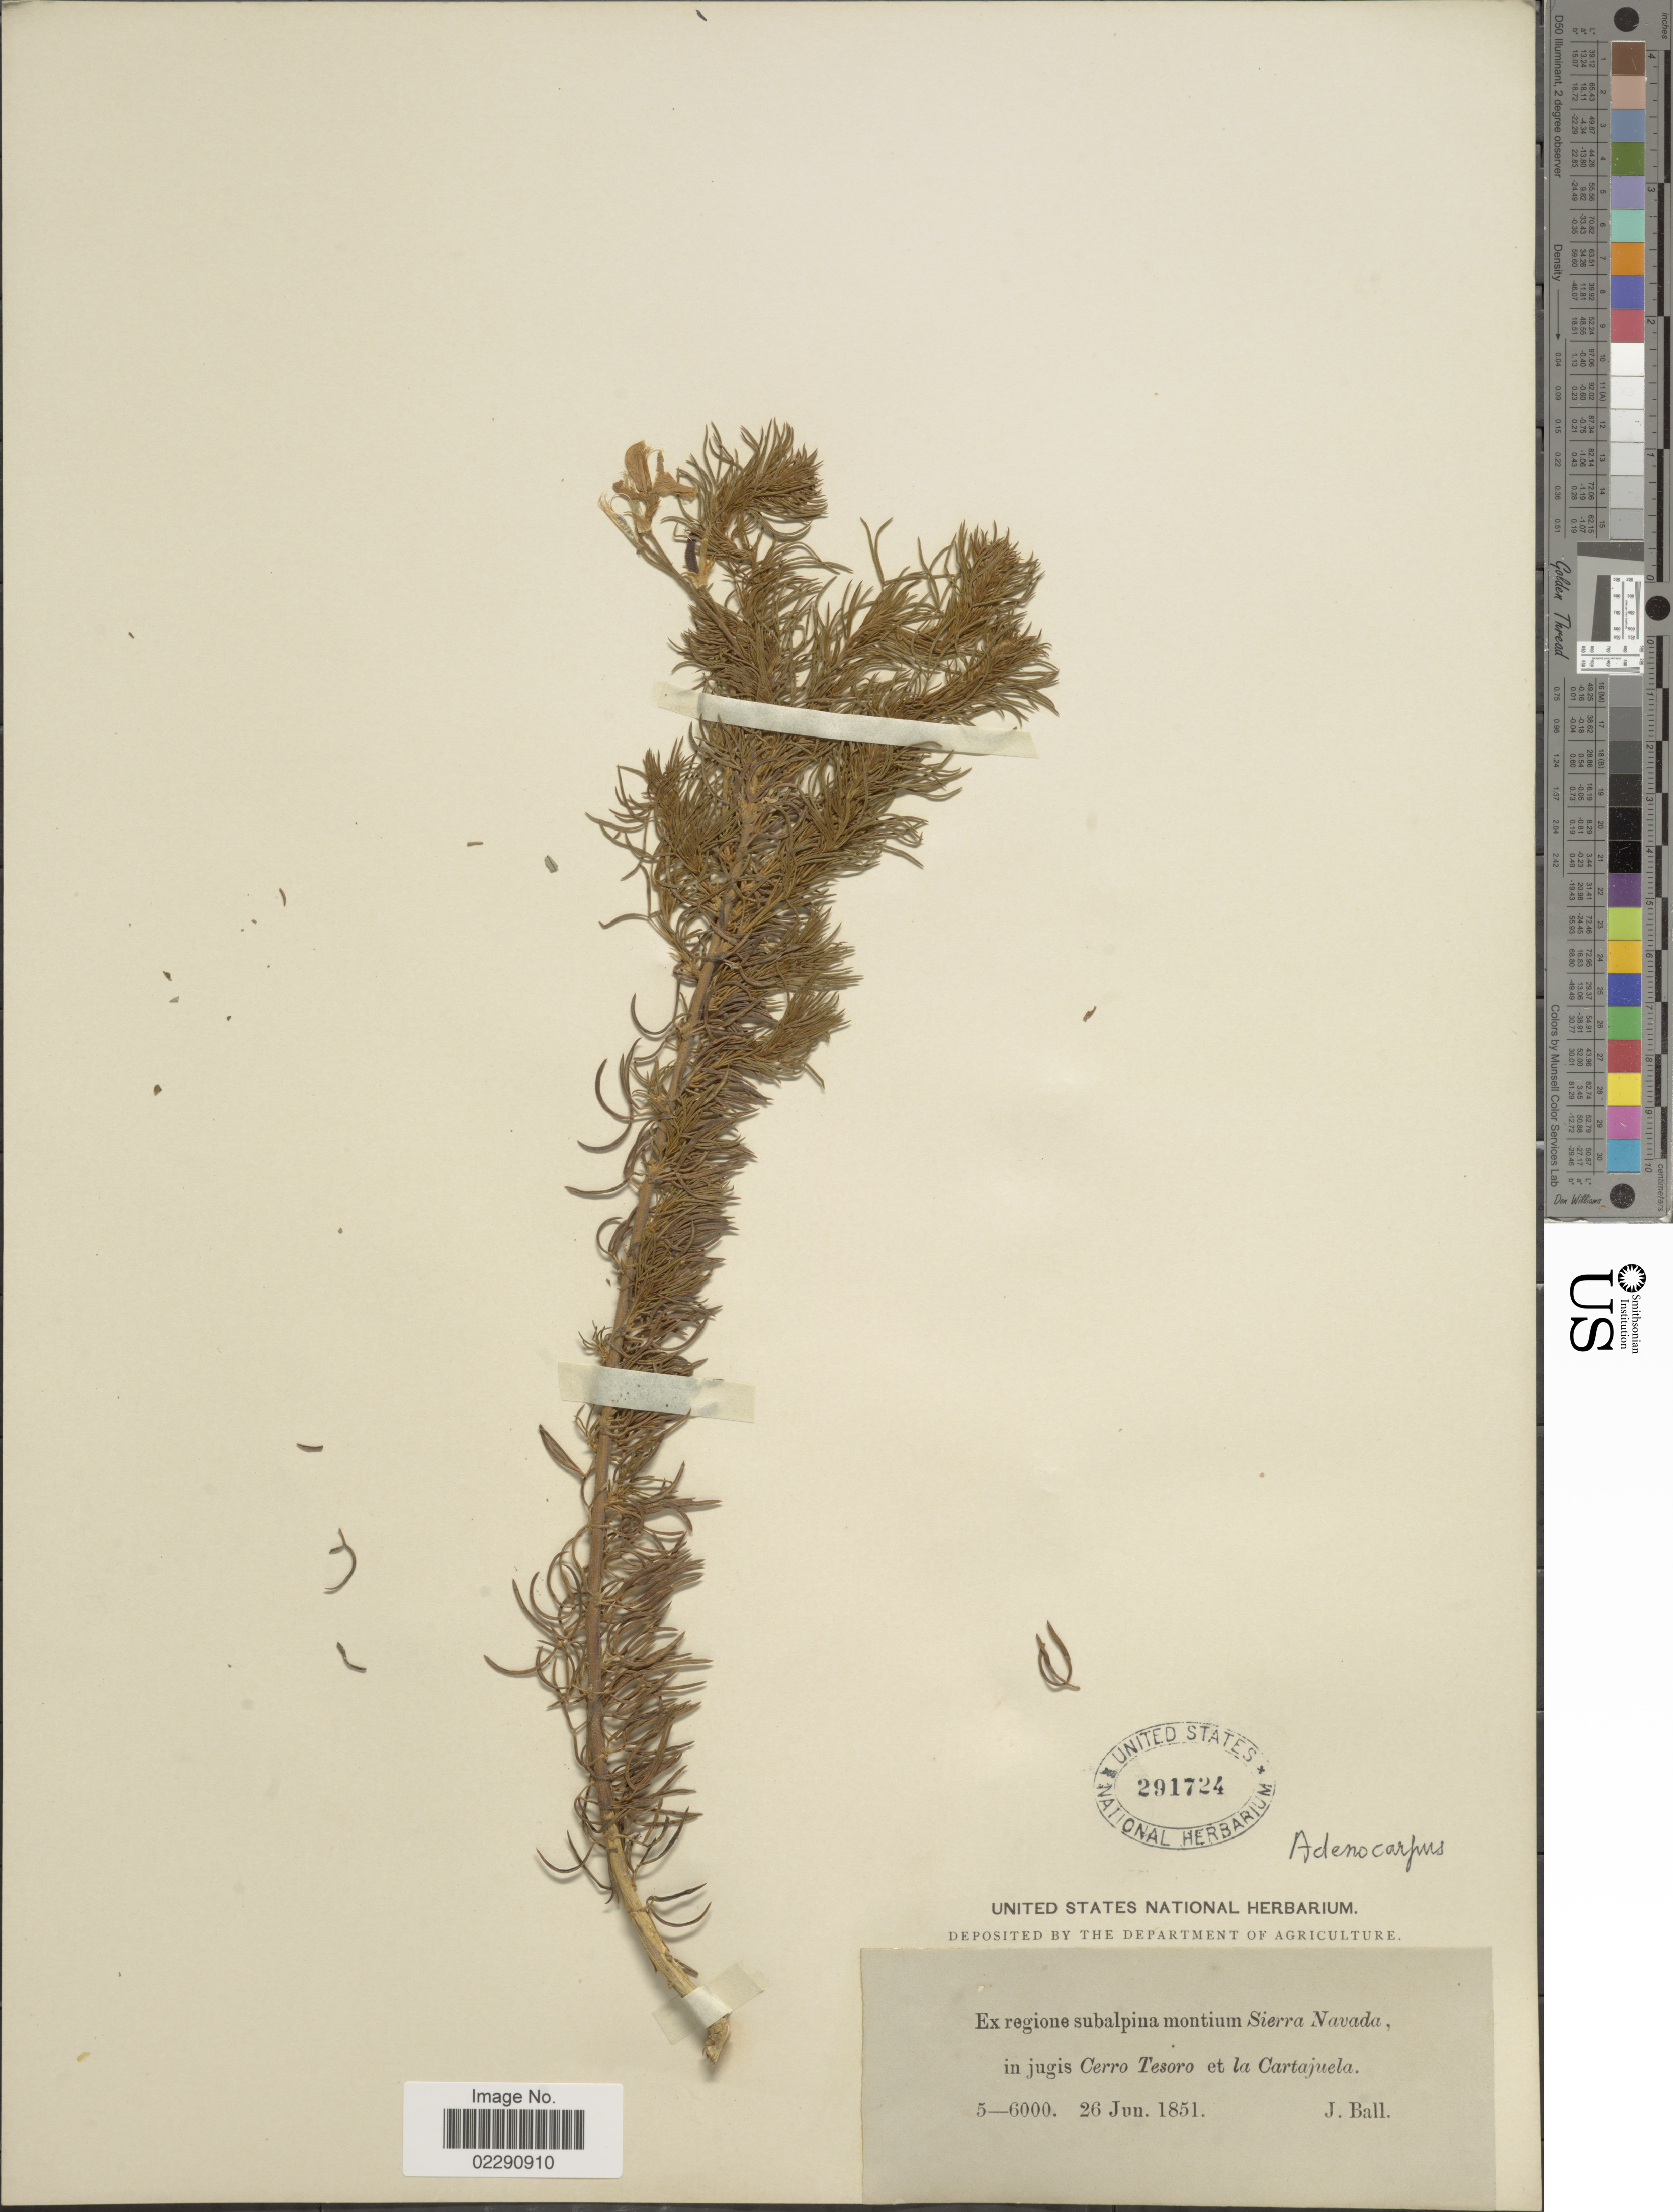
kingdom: Plantae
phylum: Tracheophyta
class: Magnoliopsida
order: Fabales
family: Fabaceae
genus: Adenocarpus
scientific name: Adenocarpus sp.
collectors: J. Ball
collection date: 1851-06-26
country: Mexico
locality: Montium Sierra Nevada, jugis Cerro Tesoro et la Cartajuela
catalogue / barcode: US 291724